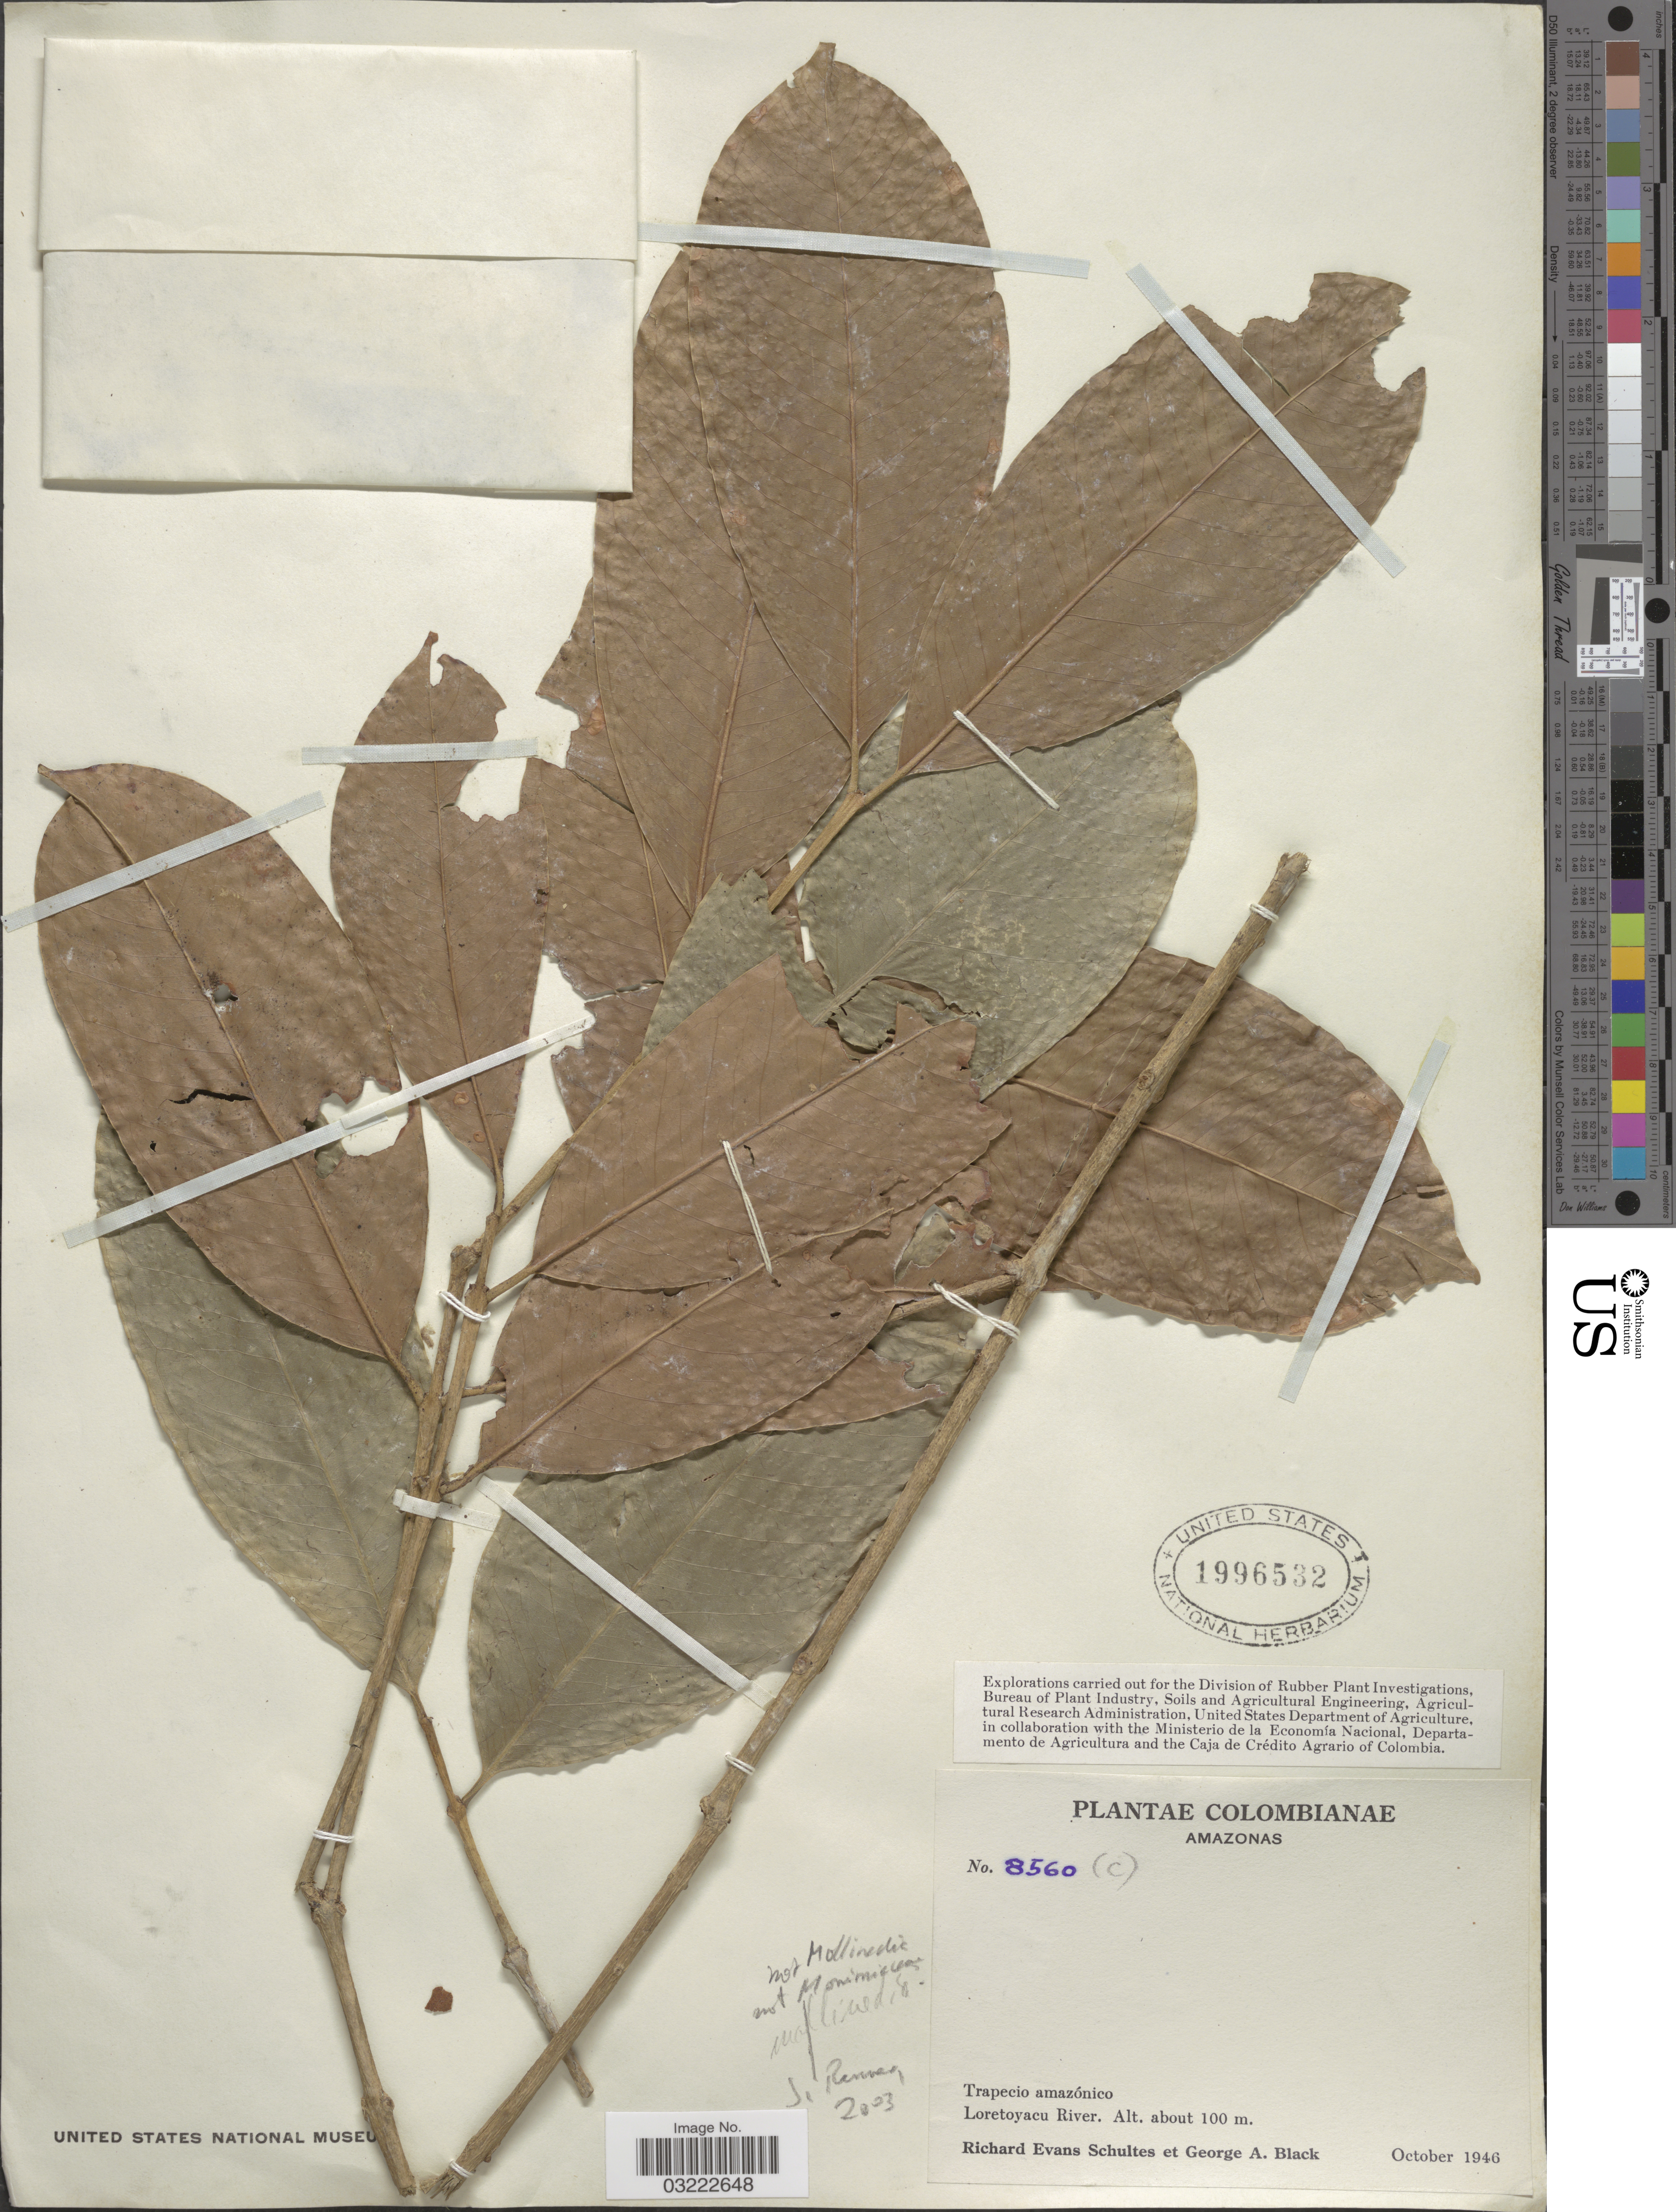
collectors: R. E. Schultes & G. A. Black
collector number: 8560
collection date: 1946-10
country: Colombia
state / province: Amazônas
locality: Trapecio amazónico, Loretoyacu River.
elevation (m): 100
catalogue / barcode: US 1996532